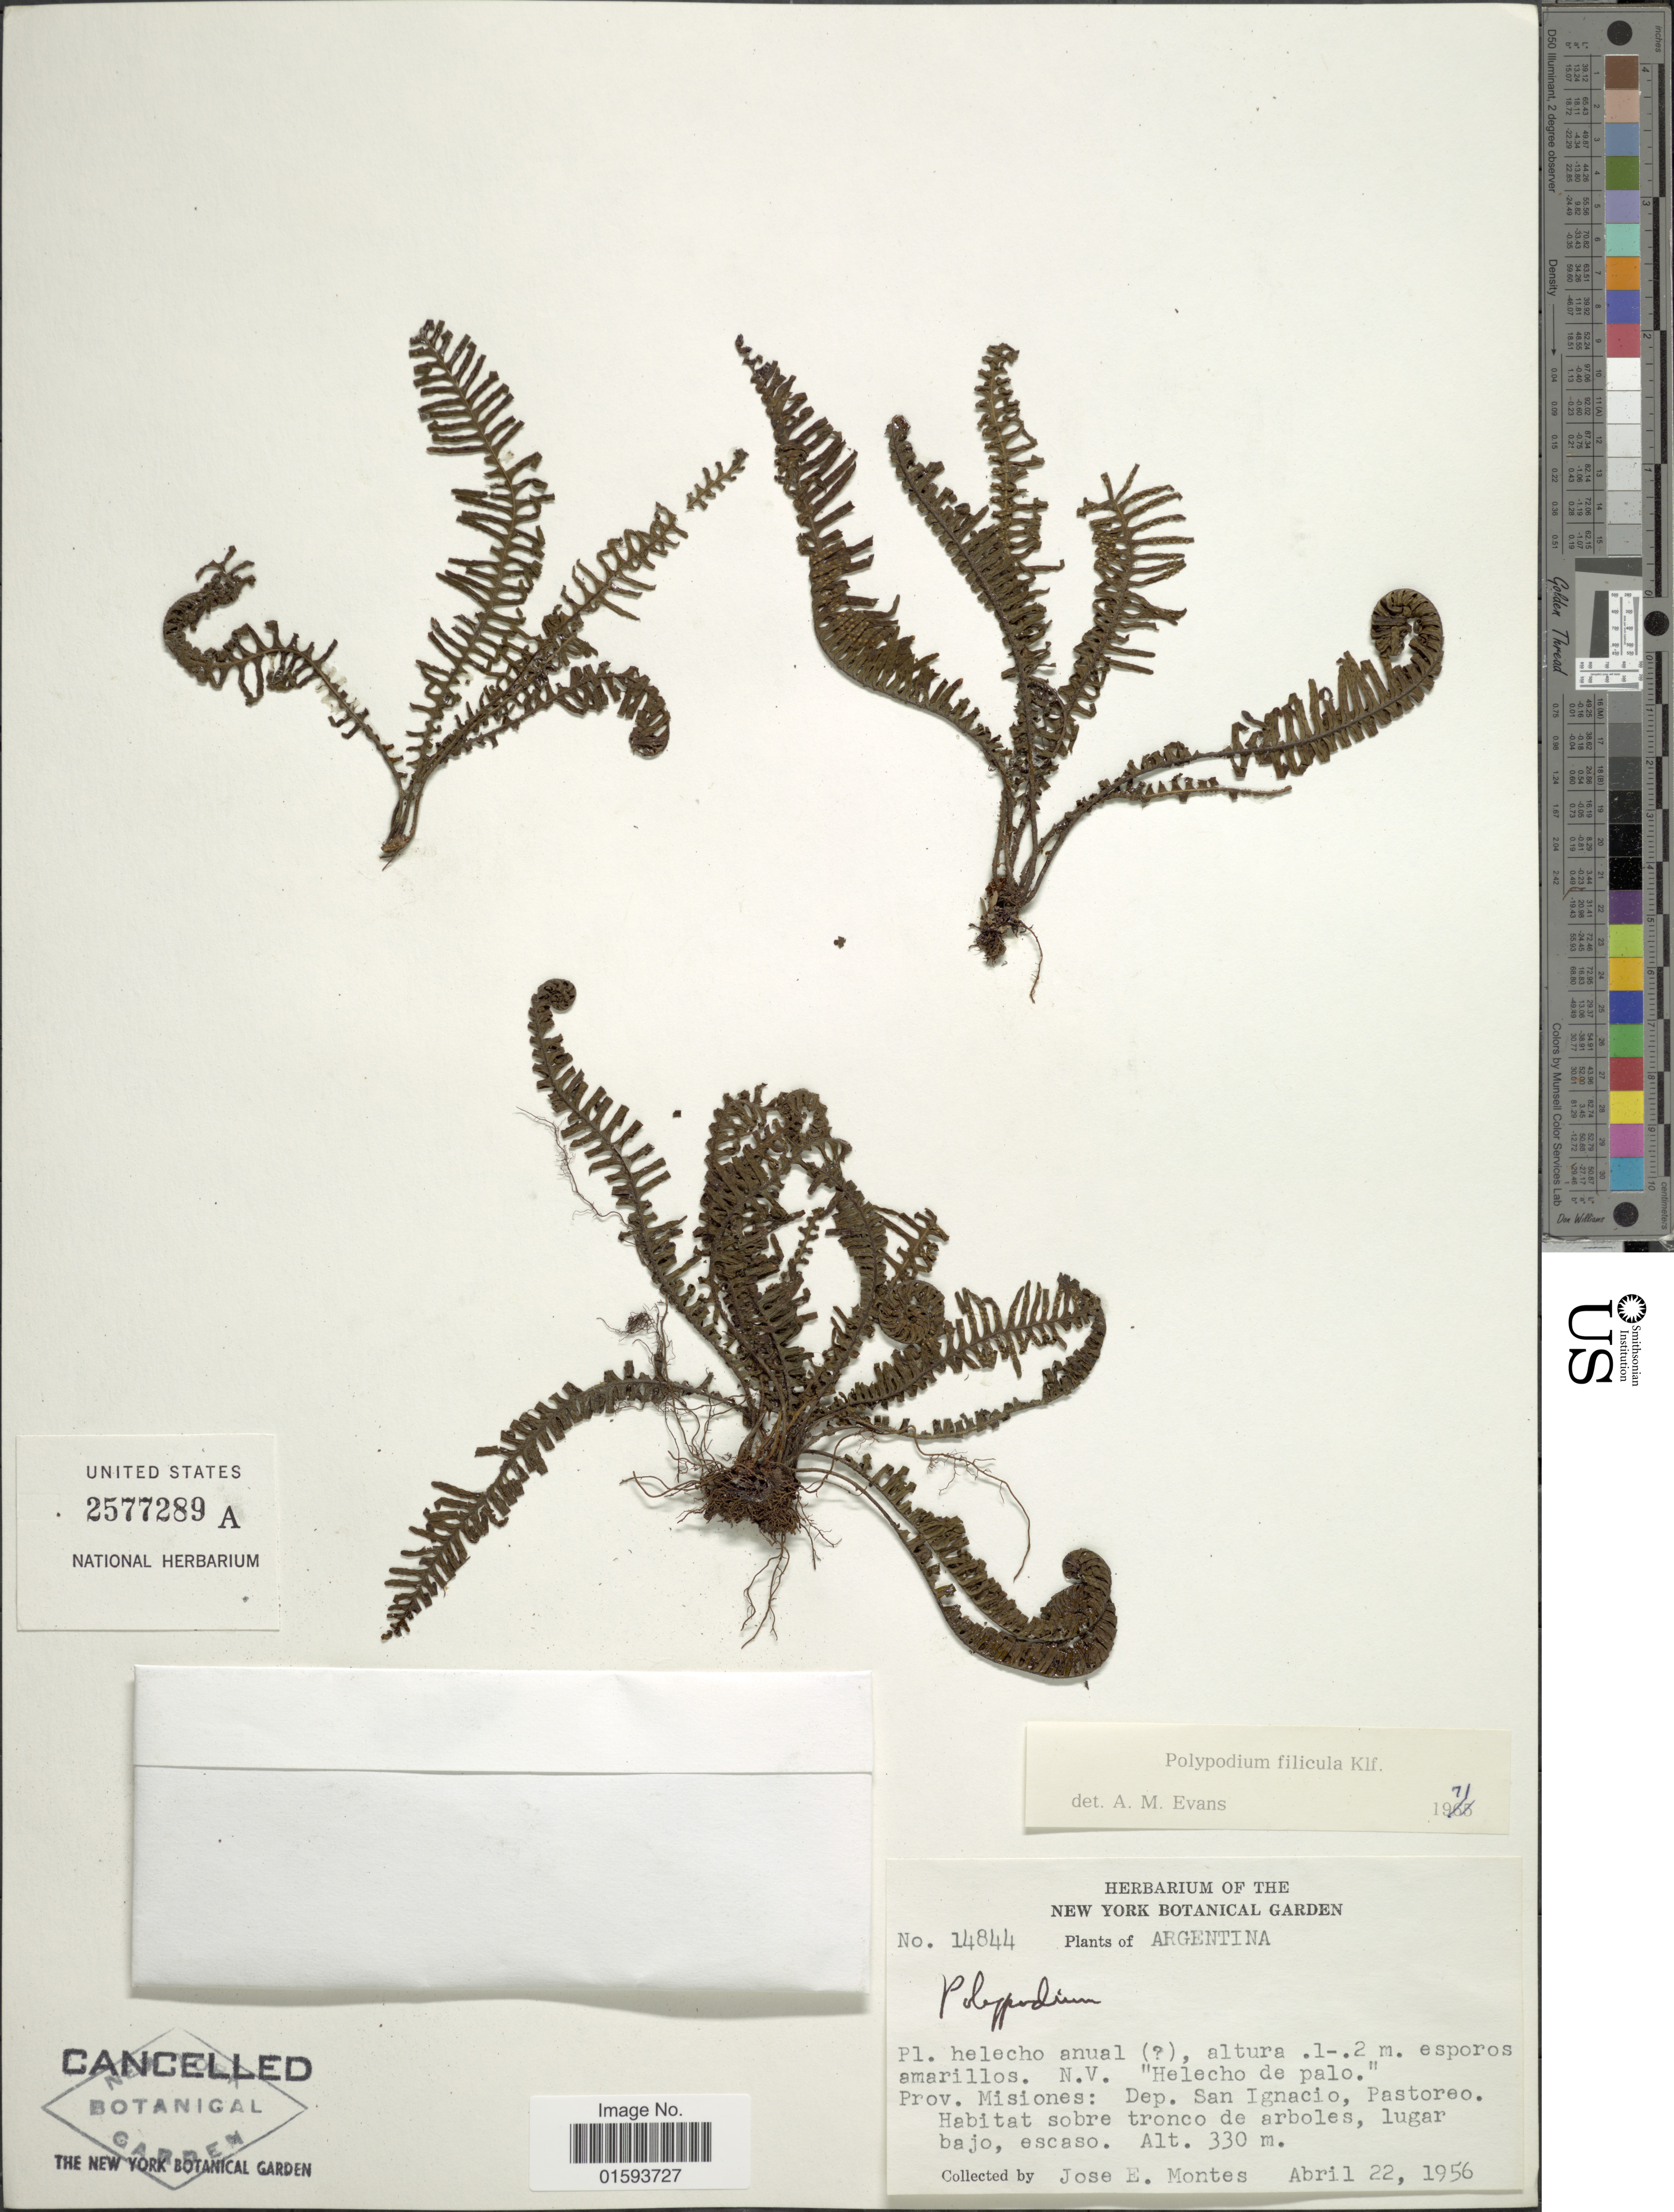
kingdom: Plantae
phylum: Tracheophyta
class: Polypodiopsida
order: Polypodiales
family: Polypodiaceae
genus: Pecluma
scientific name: Pecluma filicula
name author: (Kaulf.) M.G. Price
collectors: J. E. Montes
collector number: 14844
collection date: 1956-04-22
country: Argentina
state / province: Misiones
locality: Dep. San Ignacio, Pastoreo.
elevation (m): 330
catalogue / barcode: US 2577289A